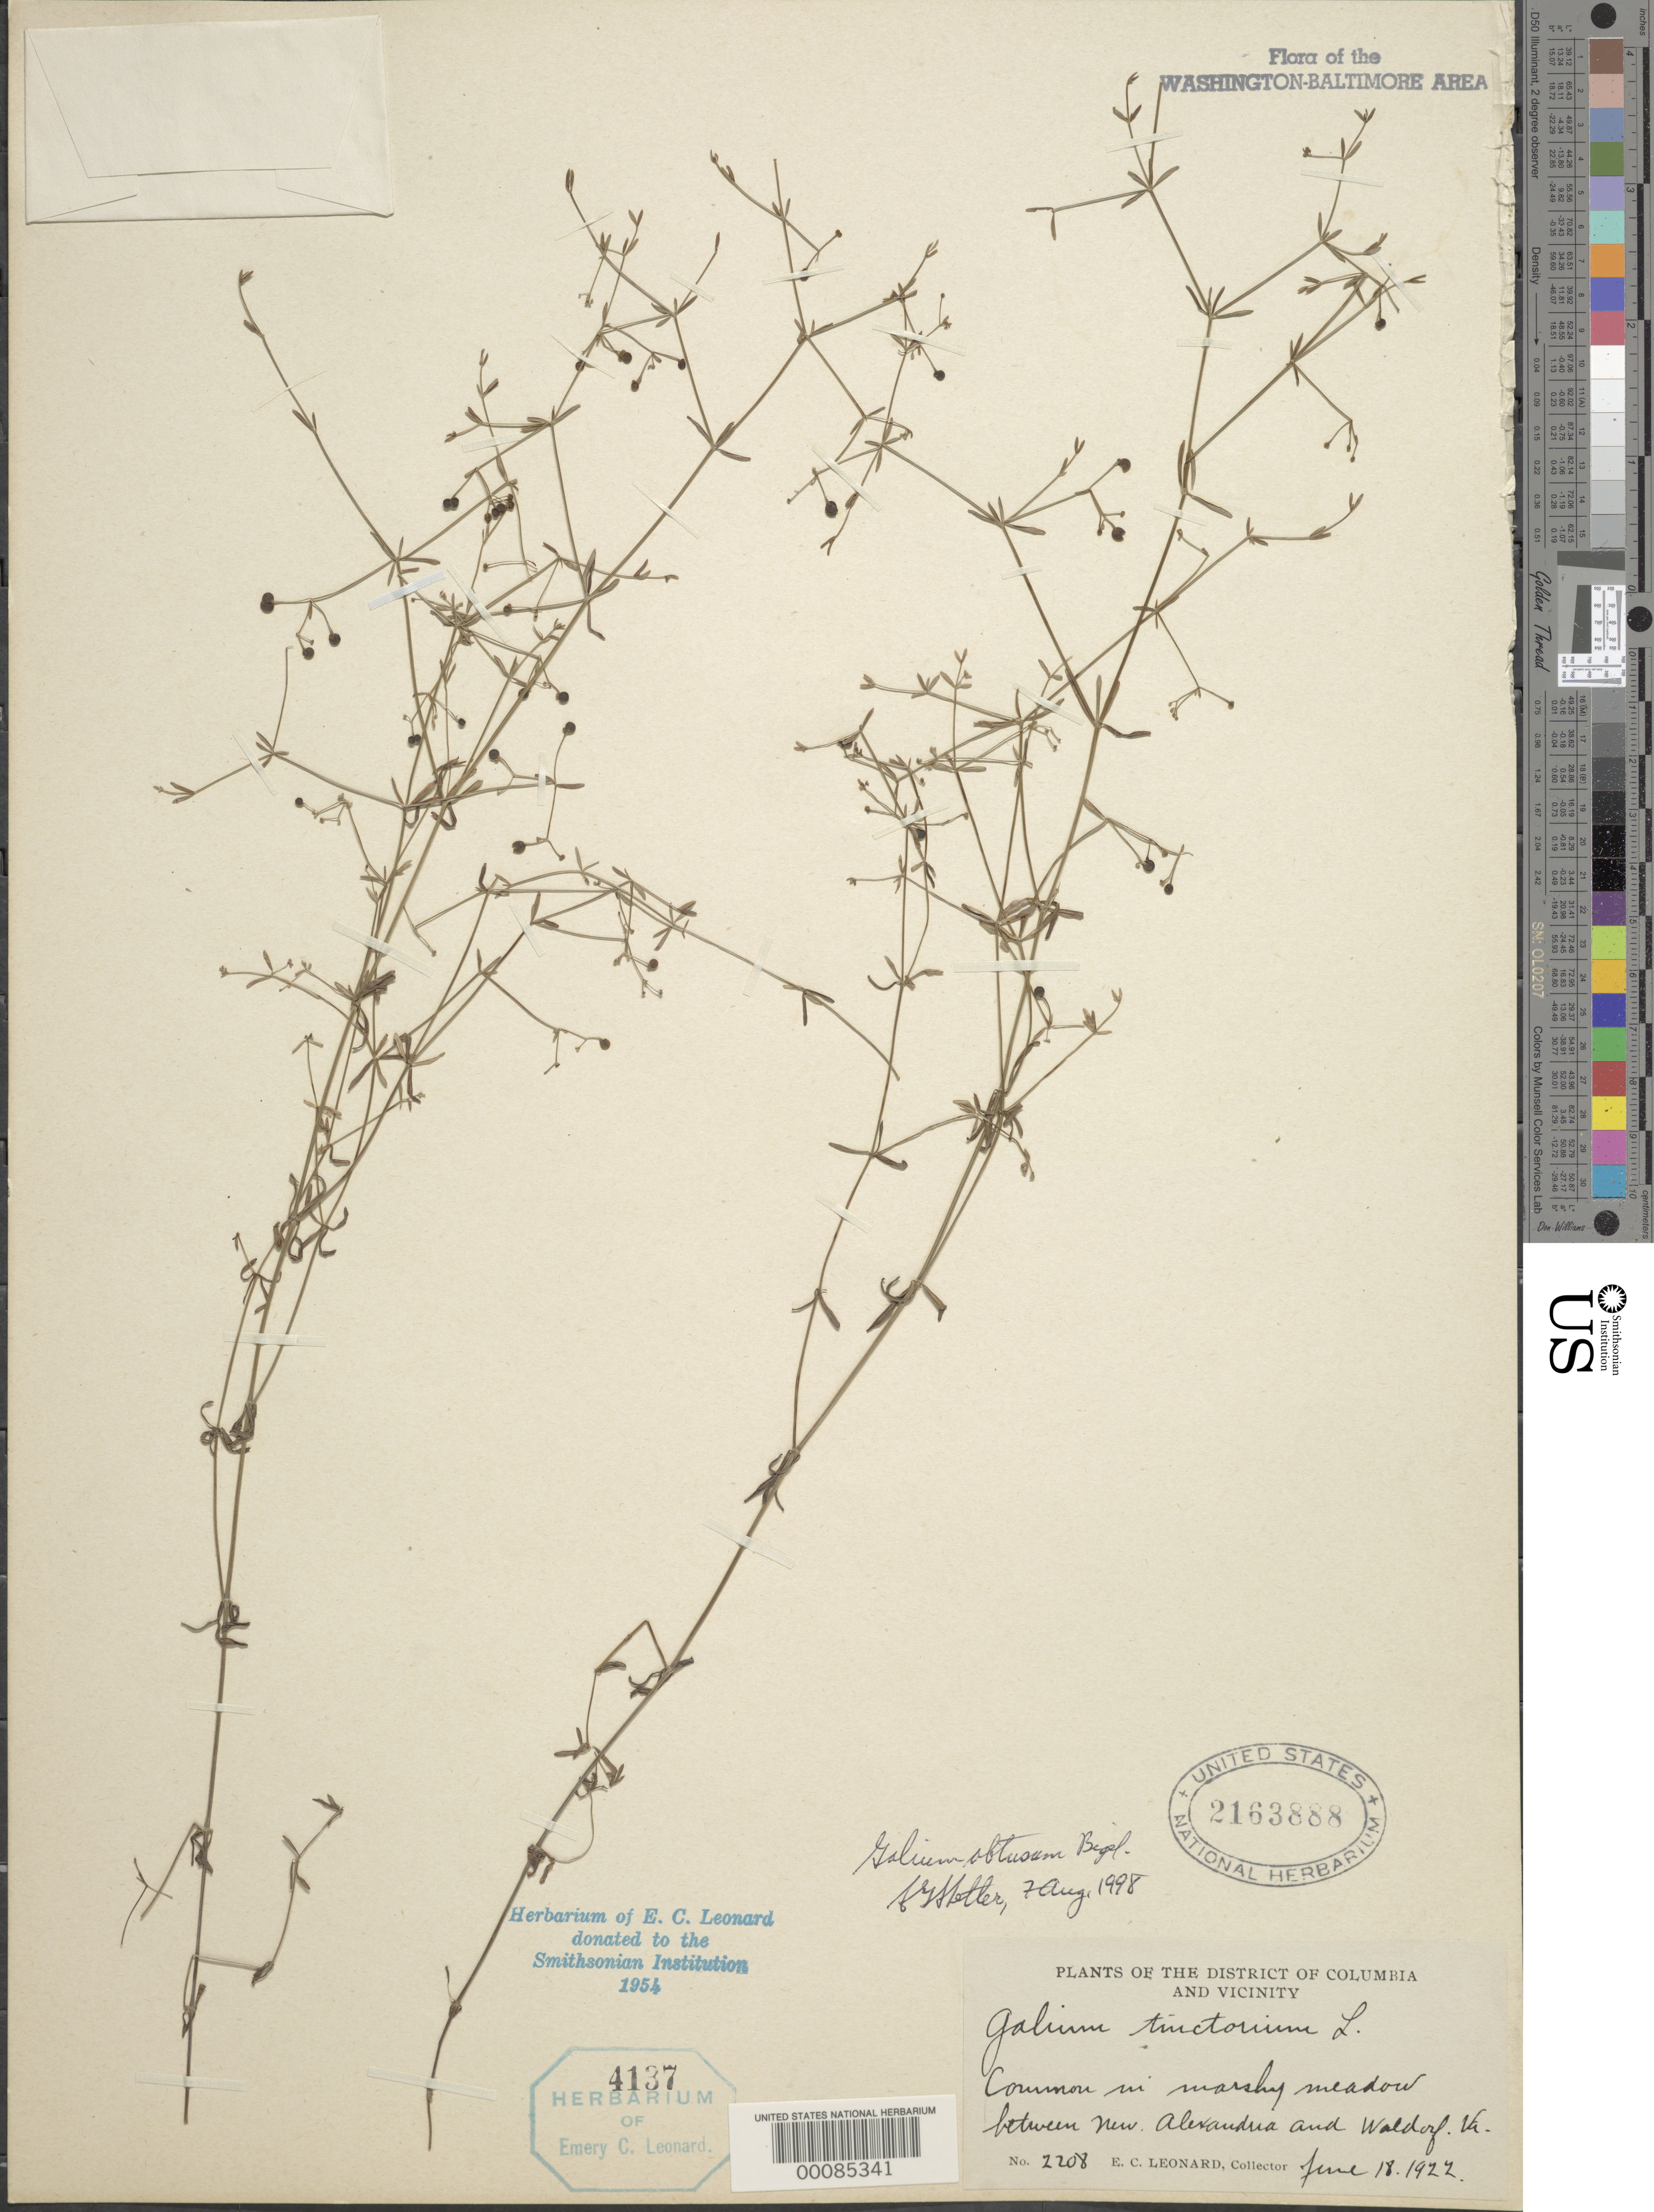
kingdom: Plantae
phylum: Tracheophyta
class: Magnoliopsida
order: Gentianales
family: Rubiaceae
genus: Galium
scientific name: Galium obtusum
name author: Bigelow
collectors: E. C. Leonard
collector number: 2208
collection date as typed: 18 Jun 1922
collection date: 1922-06-18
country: United States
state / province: Virginia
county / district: Fairfax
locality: Between Alexandria and Waldorf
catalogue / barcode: US 2163888